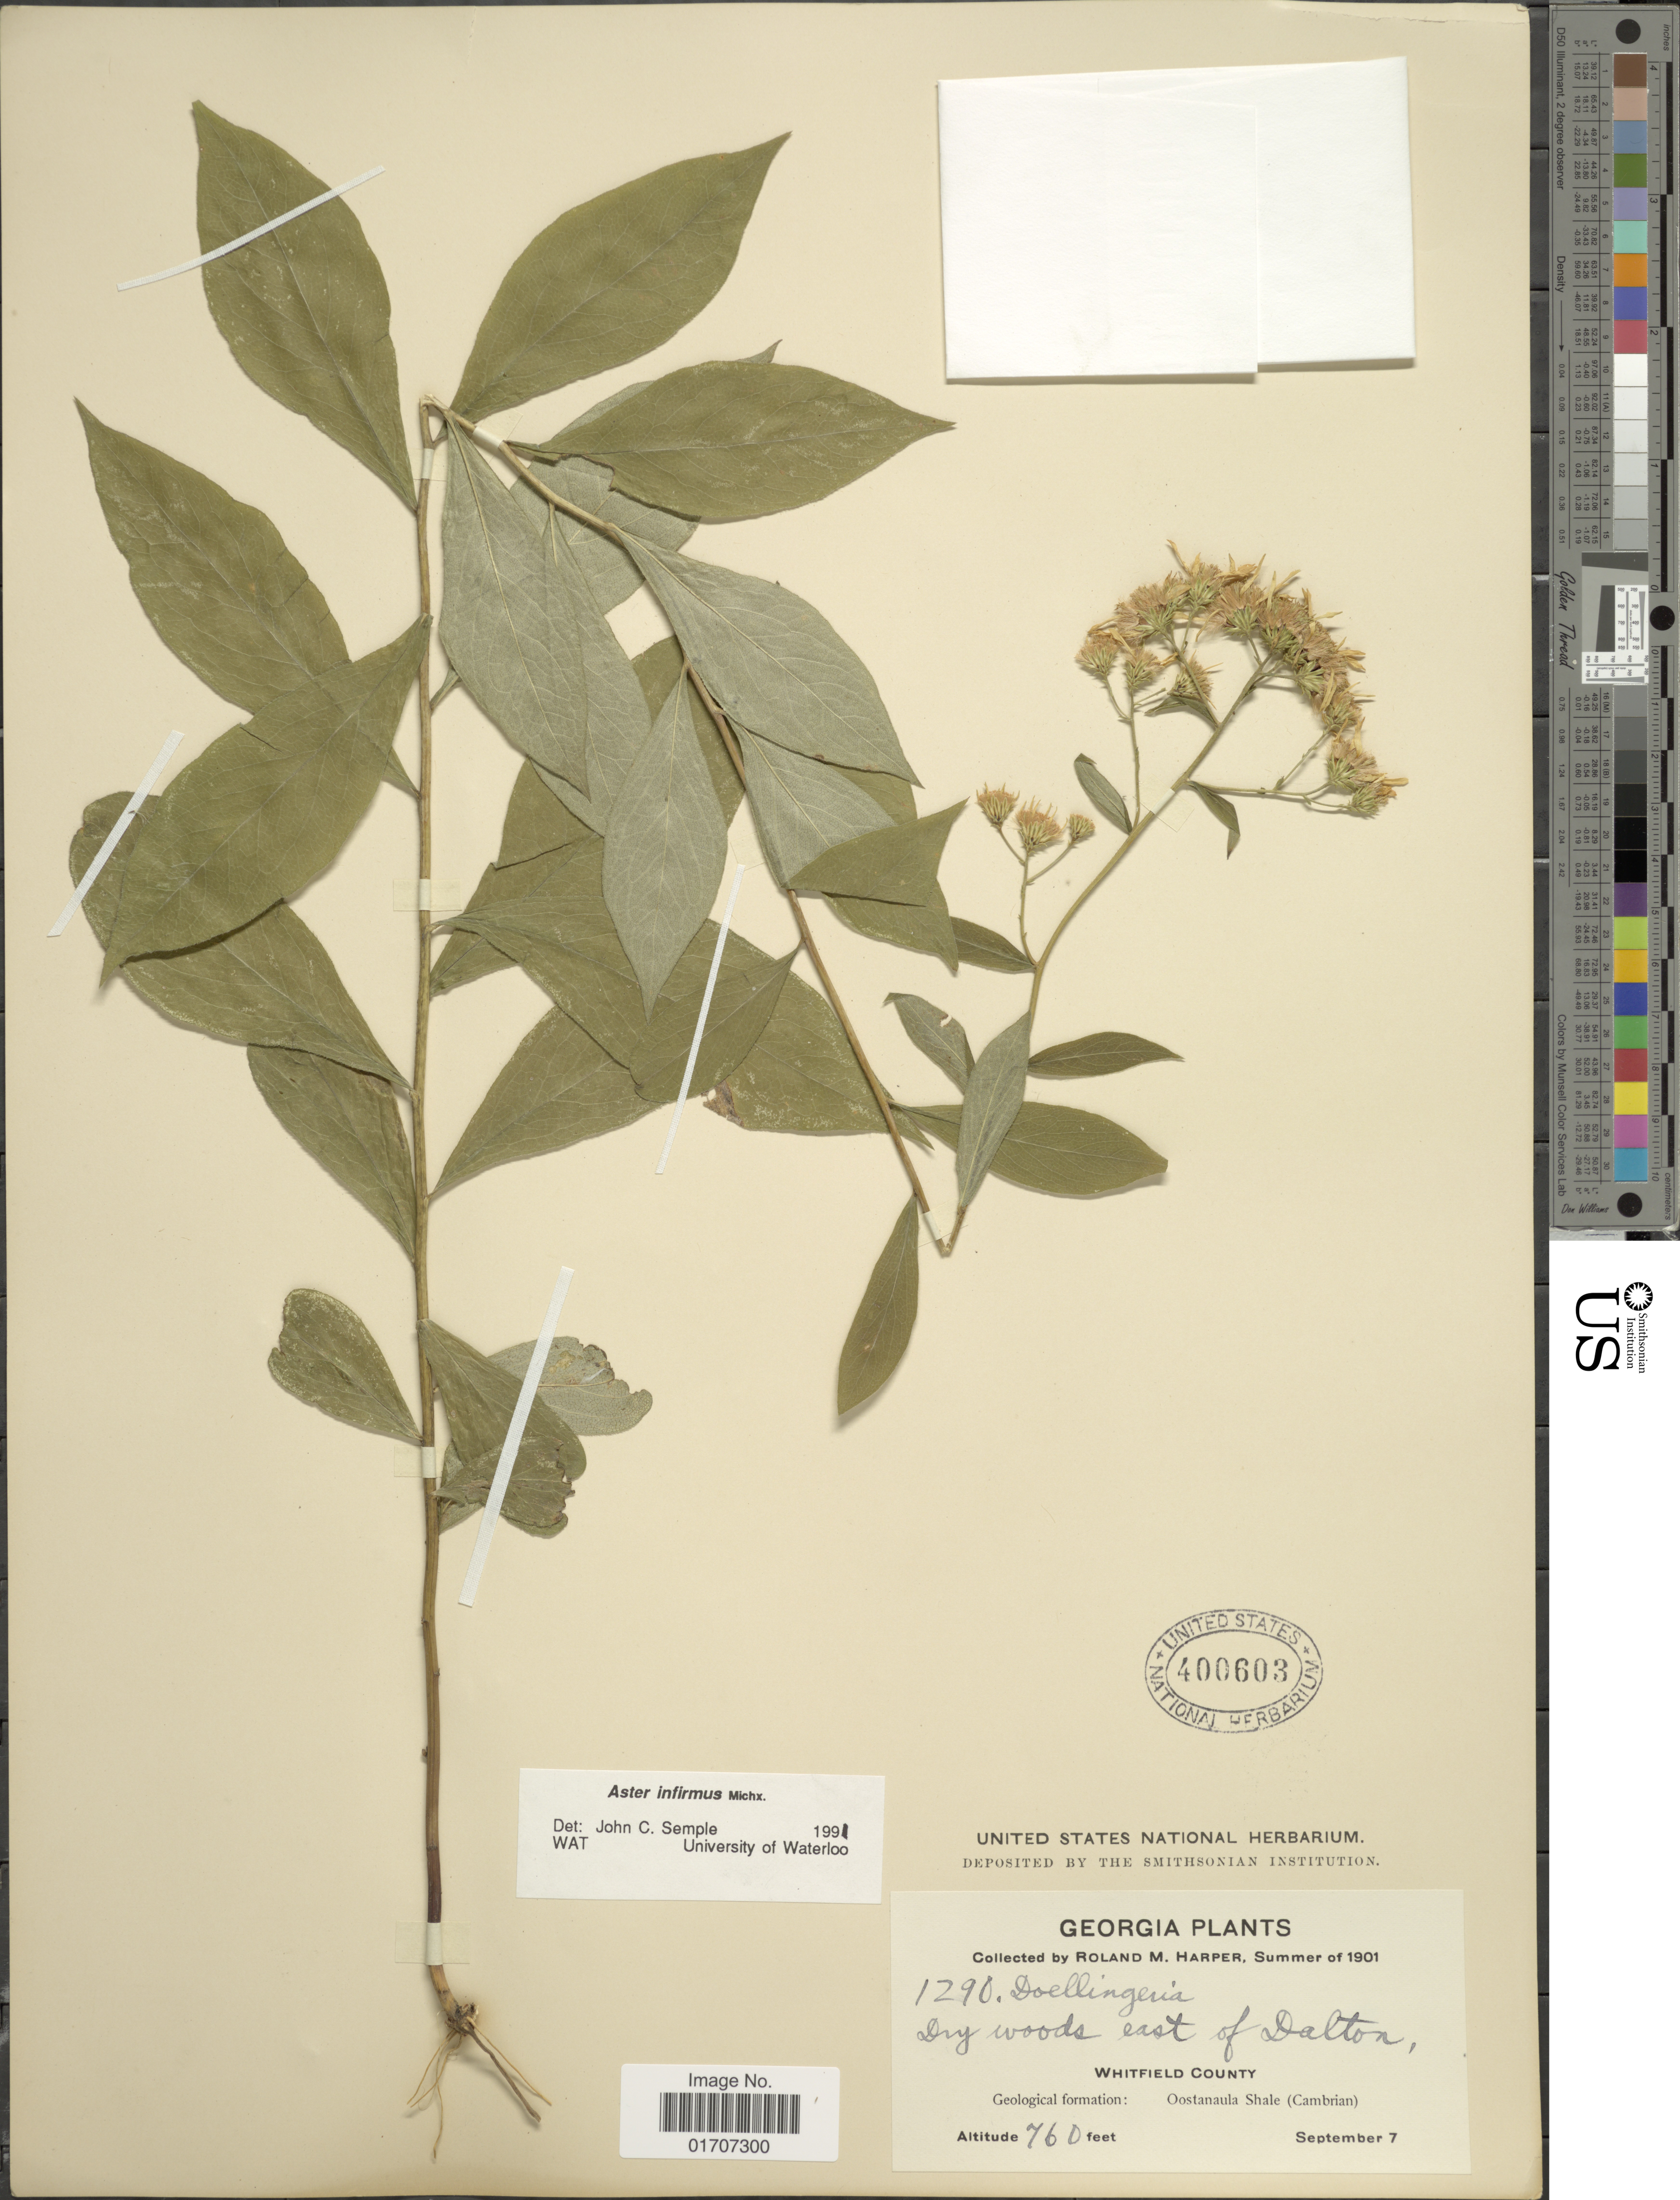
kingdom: Plantae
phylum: Tracheophyta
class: Magnoliopsida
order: Asterales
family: Asteraceae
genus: Doellingeria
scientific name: Doellingeria infirma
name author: (Michx.) Greene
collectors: R. M. Harper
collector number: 1290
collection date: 1901-09-07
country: United States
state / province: Georgia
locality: Dry woods east of Dalton, Whitfield County, Geological formation: Oostanaula Shale (Cambrian)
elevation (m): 232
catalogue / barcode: US 400603